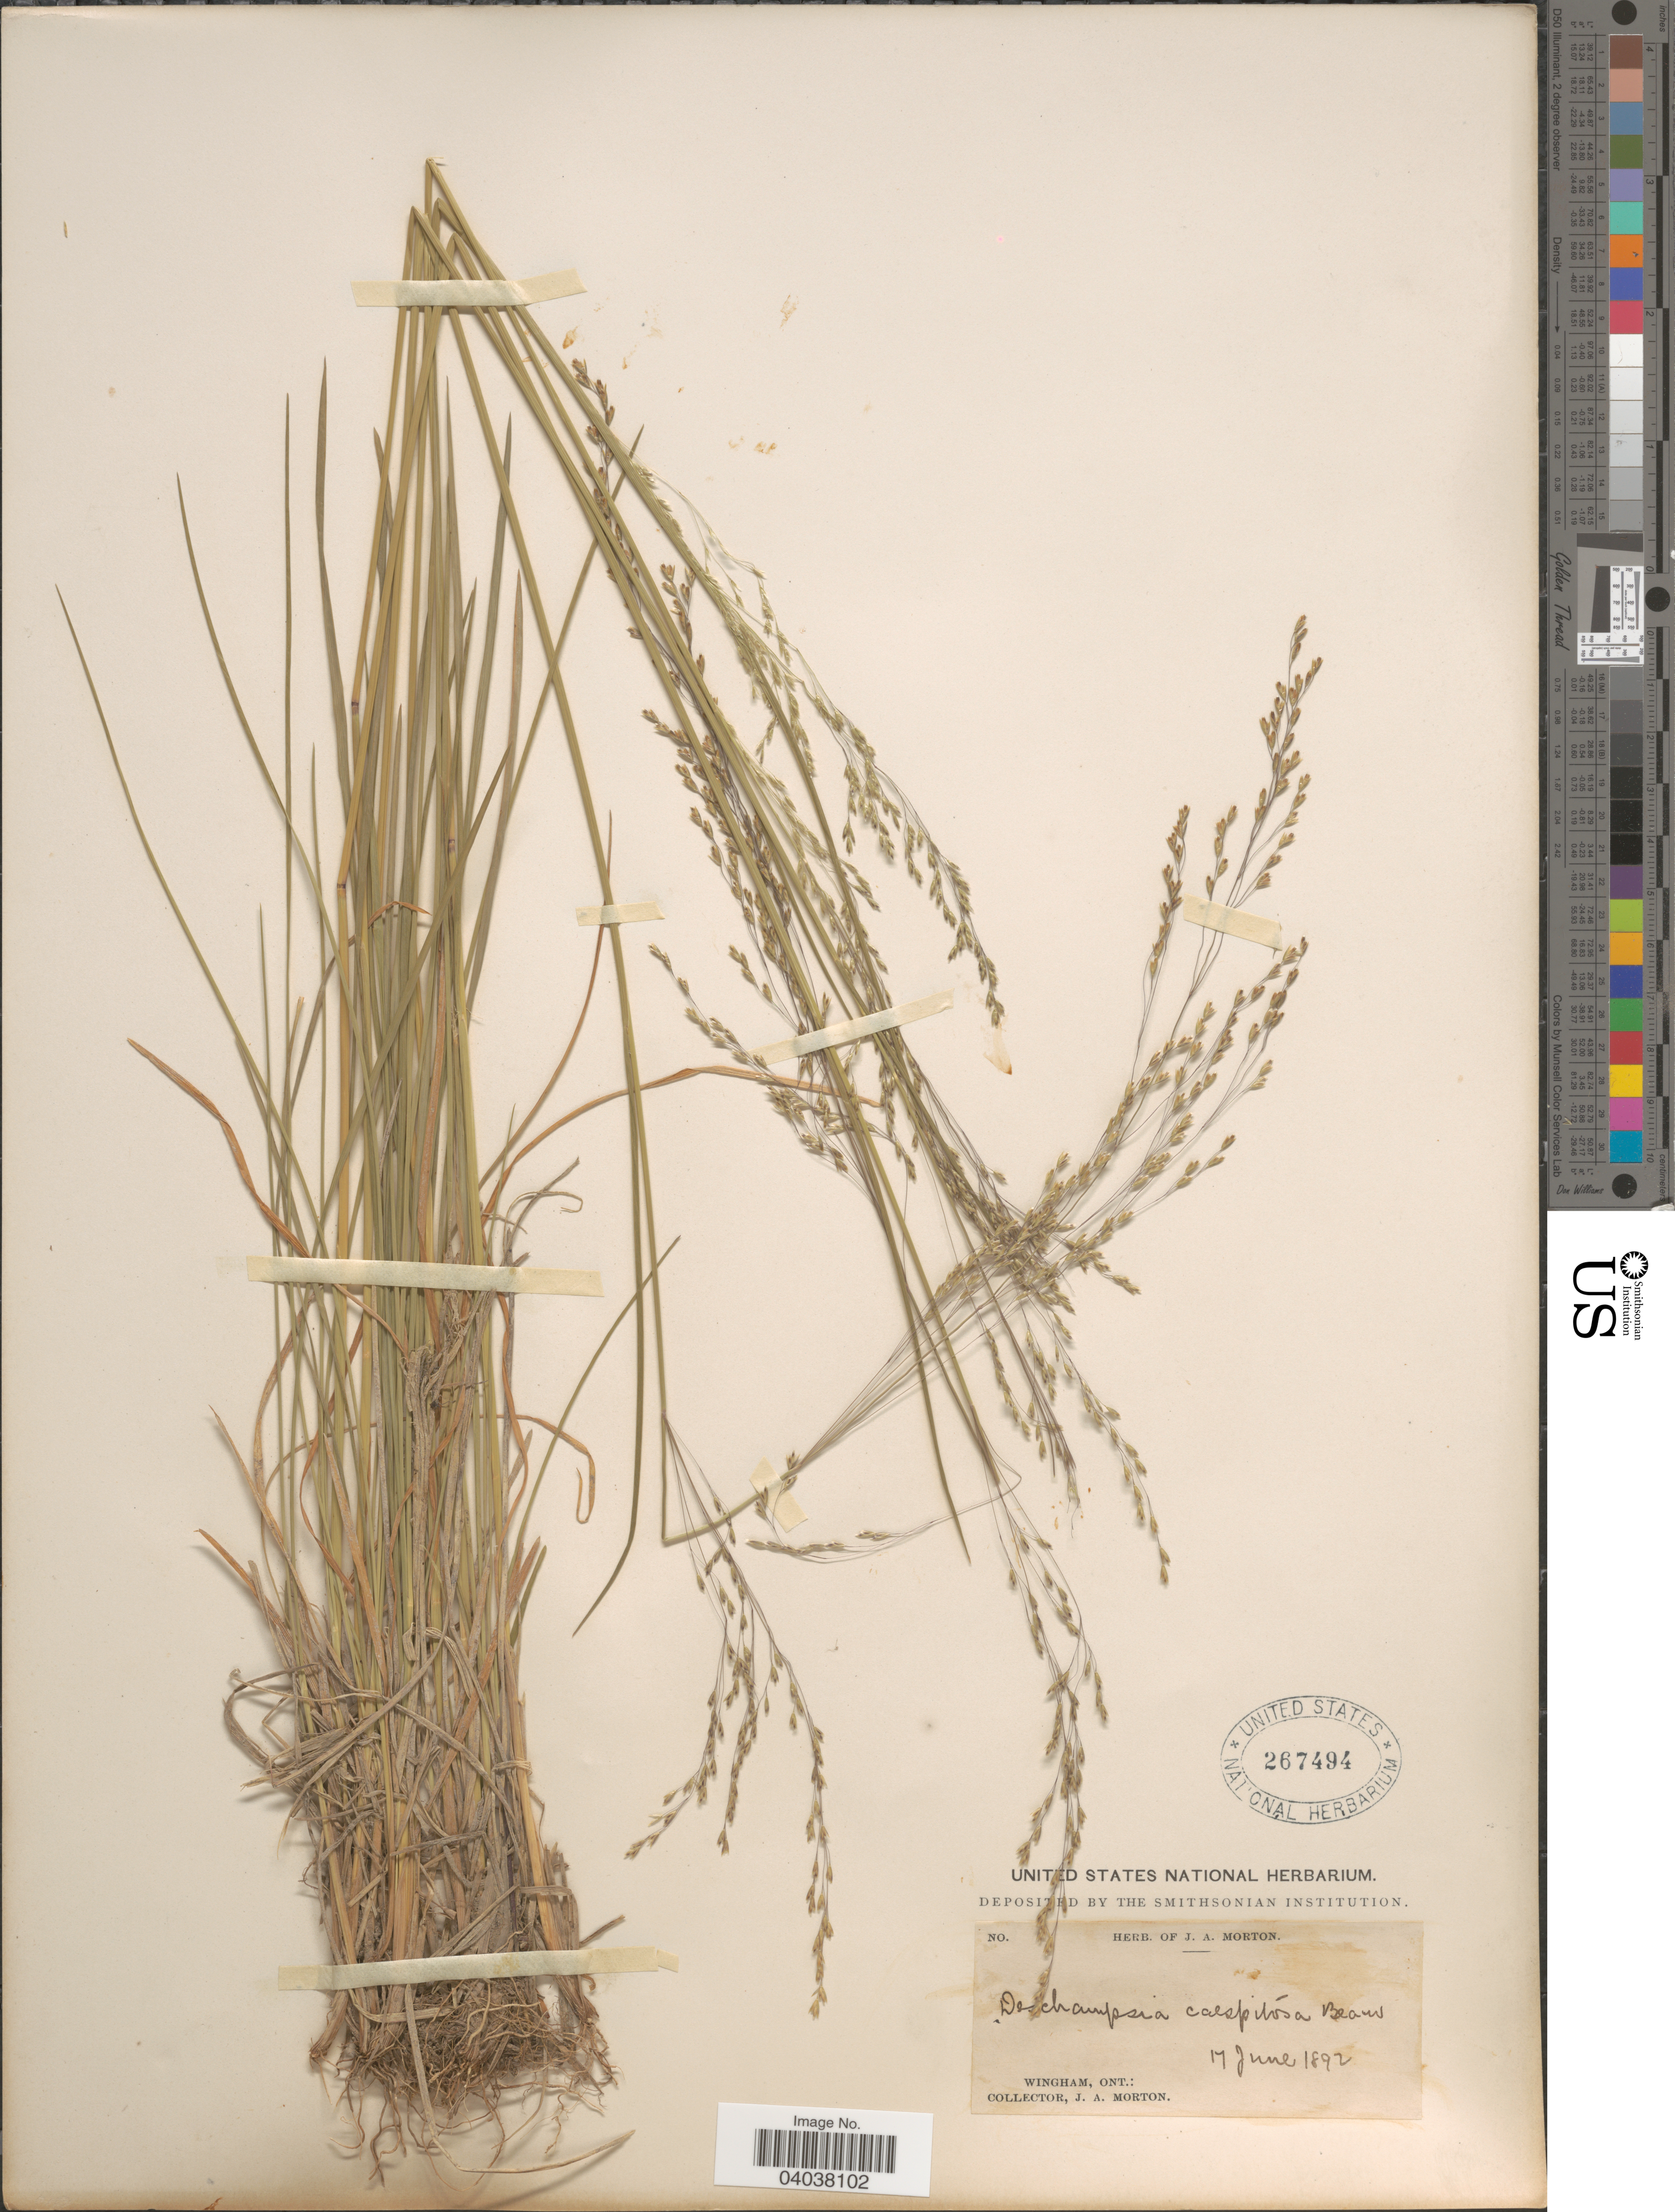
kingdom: Plantae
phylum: Tracheophyta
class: Liliopsida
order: Poales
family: Poaceae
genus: Deschampsia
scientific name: Deschampsia cespitosa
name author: (L.) P. Beauv.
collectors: J. A. Morton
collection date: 1892-06-17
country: Canada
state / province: Ontario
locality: Wingham.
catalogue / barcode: US 267494